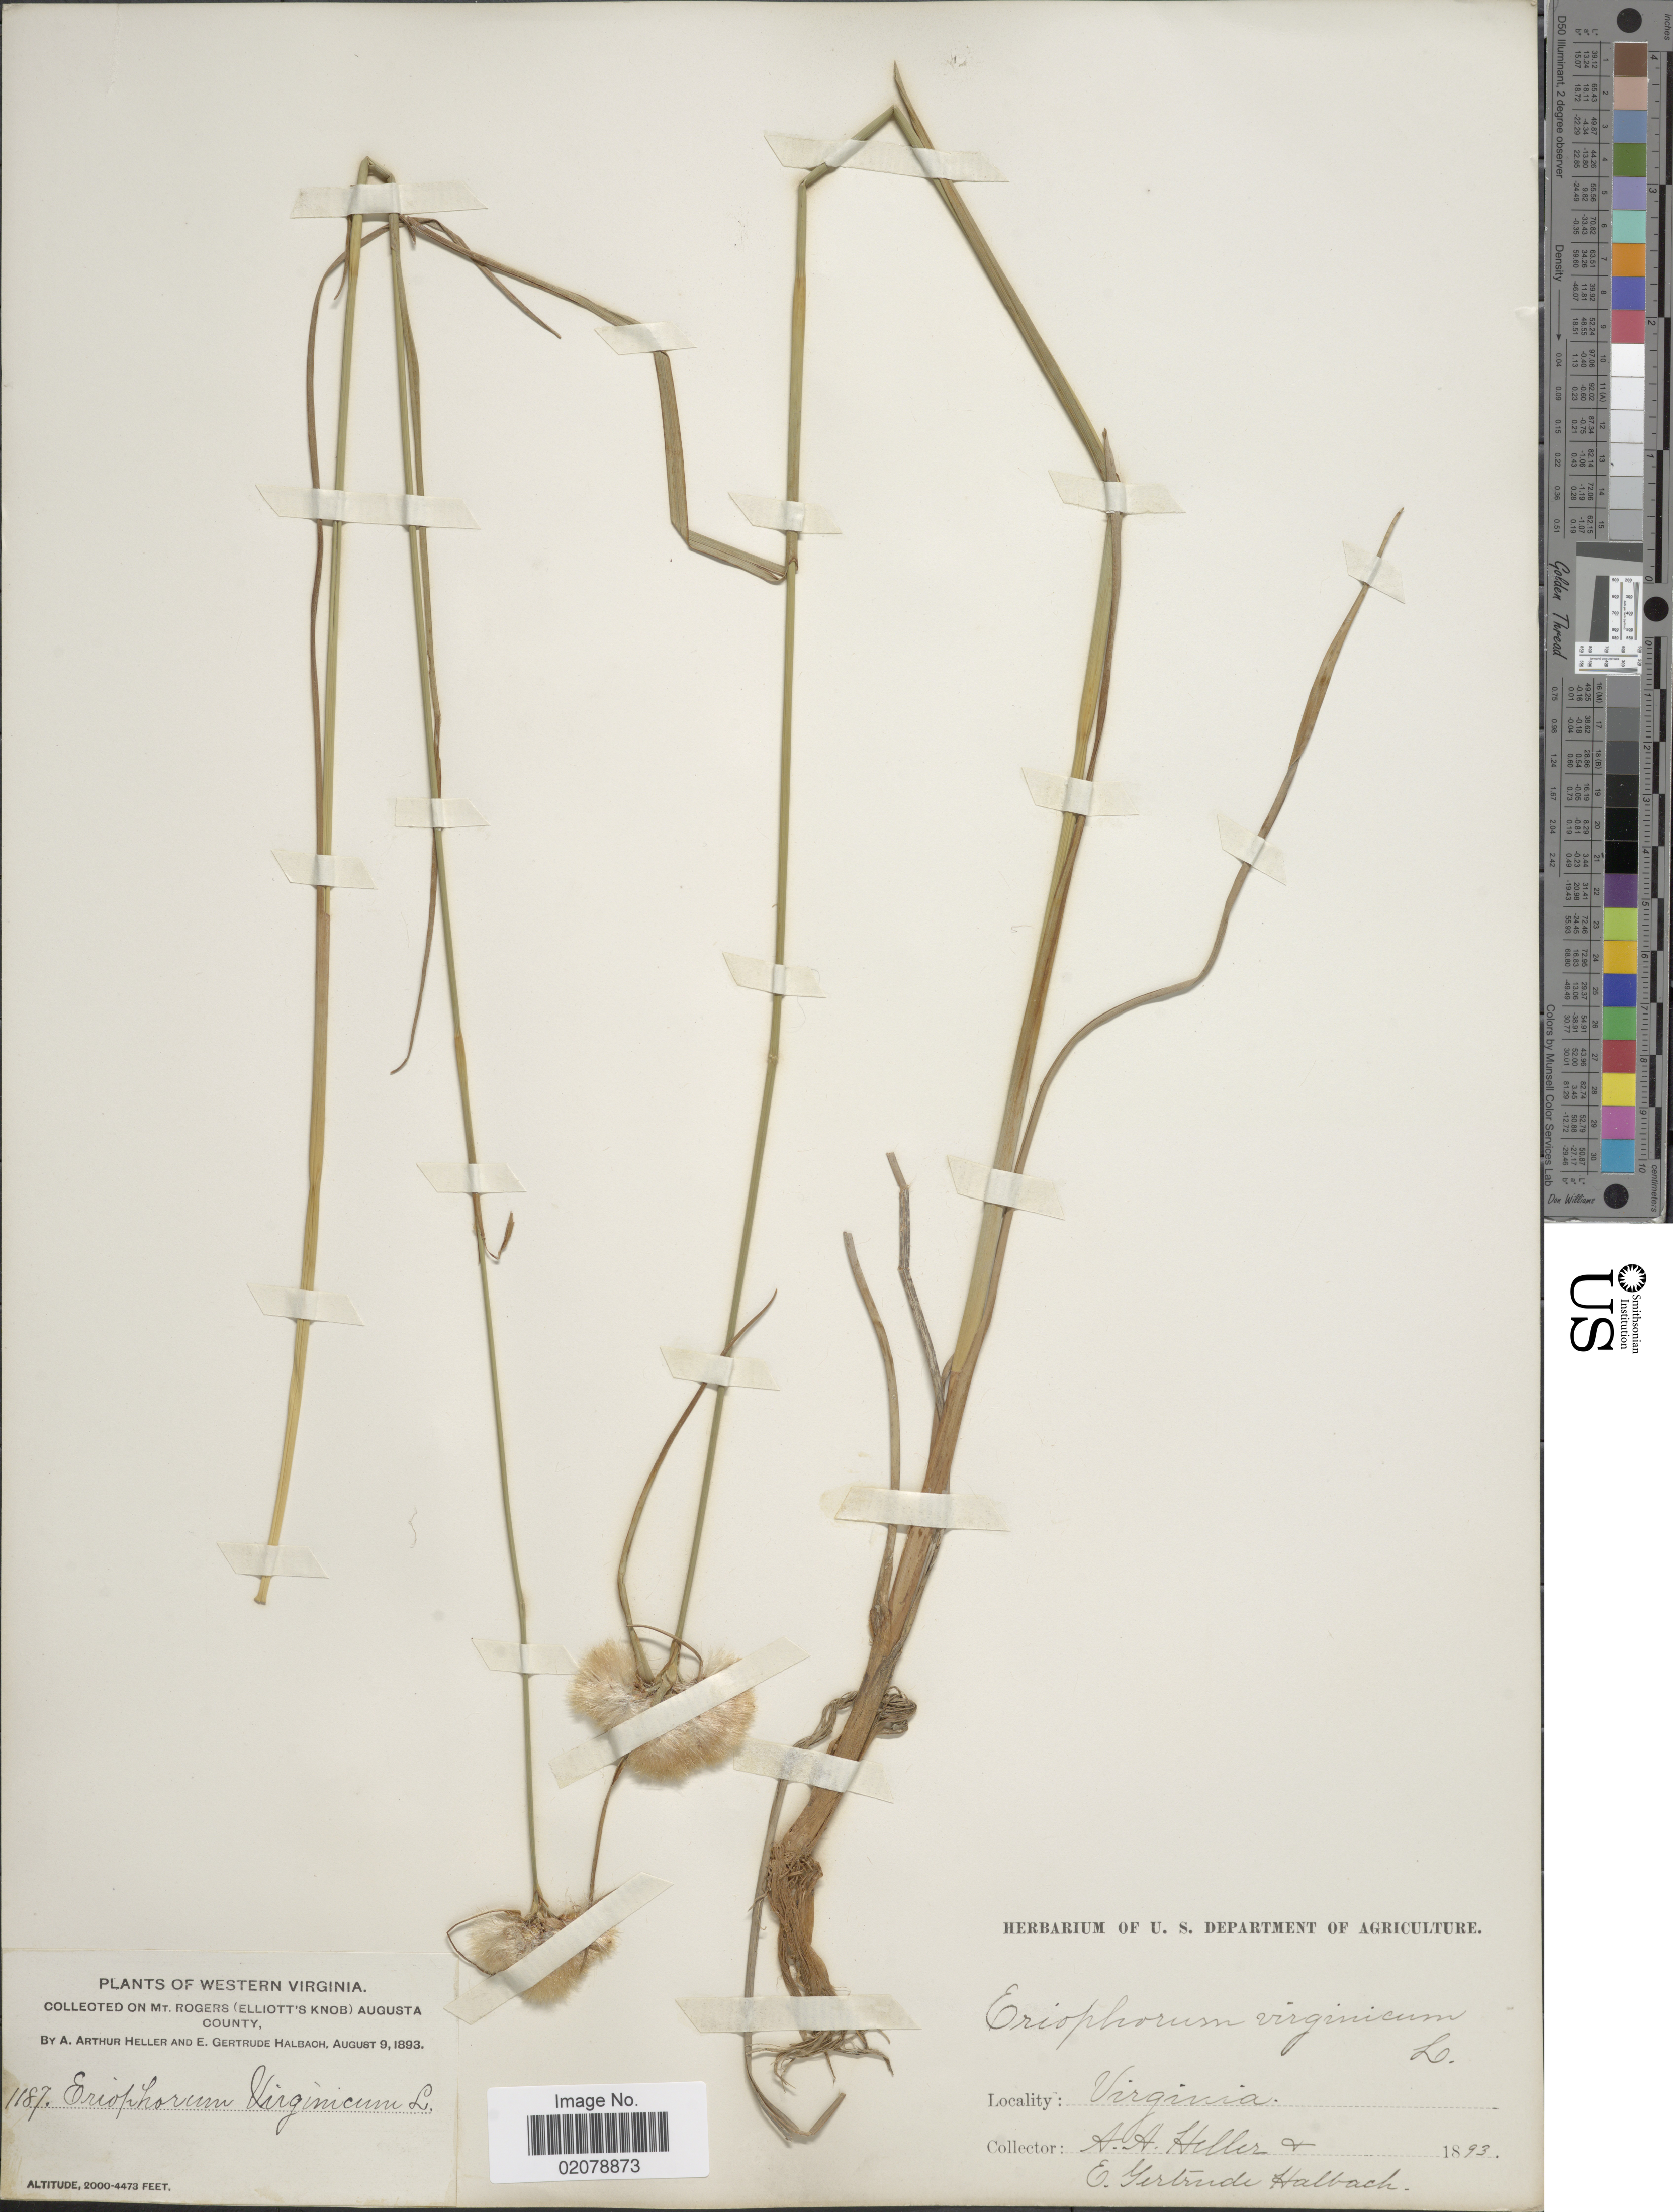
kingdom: Plantae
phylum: Tracheophyta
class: Liliopsida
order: Poales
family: Cyperaceae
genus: Eriophorum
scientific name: Eriophorum virginicum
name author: L.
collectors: A. A. Heller & E. G. Halbach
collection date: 1893-08-09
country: United States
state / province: Virginia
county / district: Augusta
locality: Western Virginia. Mt. Rogers (Elliot's Knob) Augusta County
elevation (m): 610